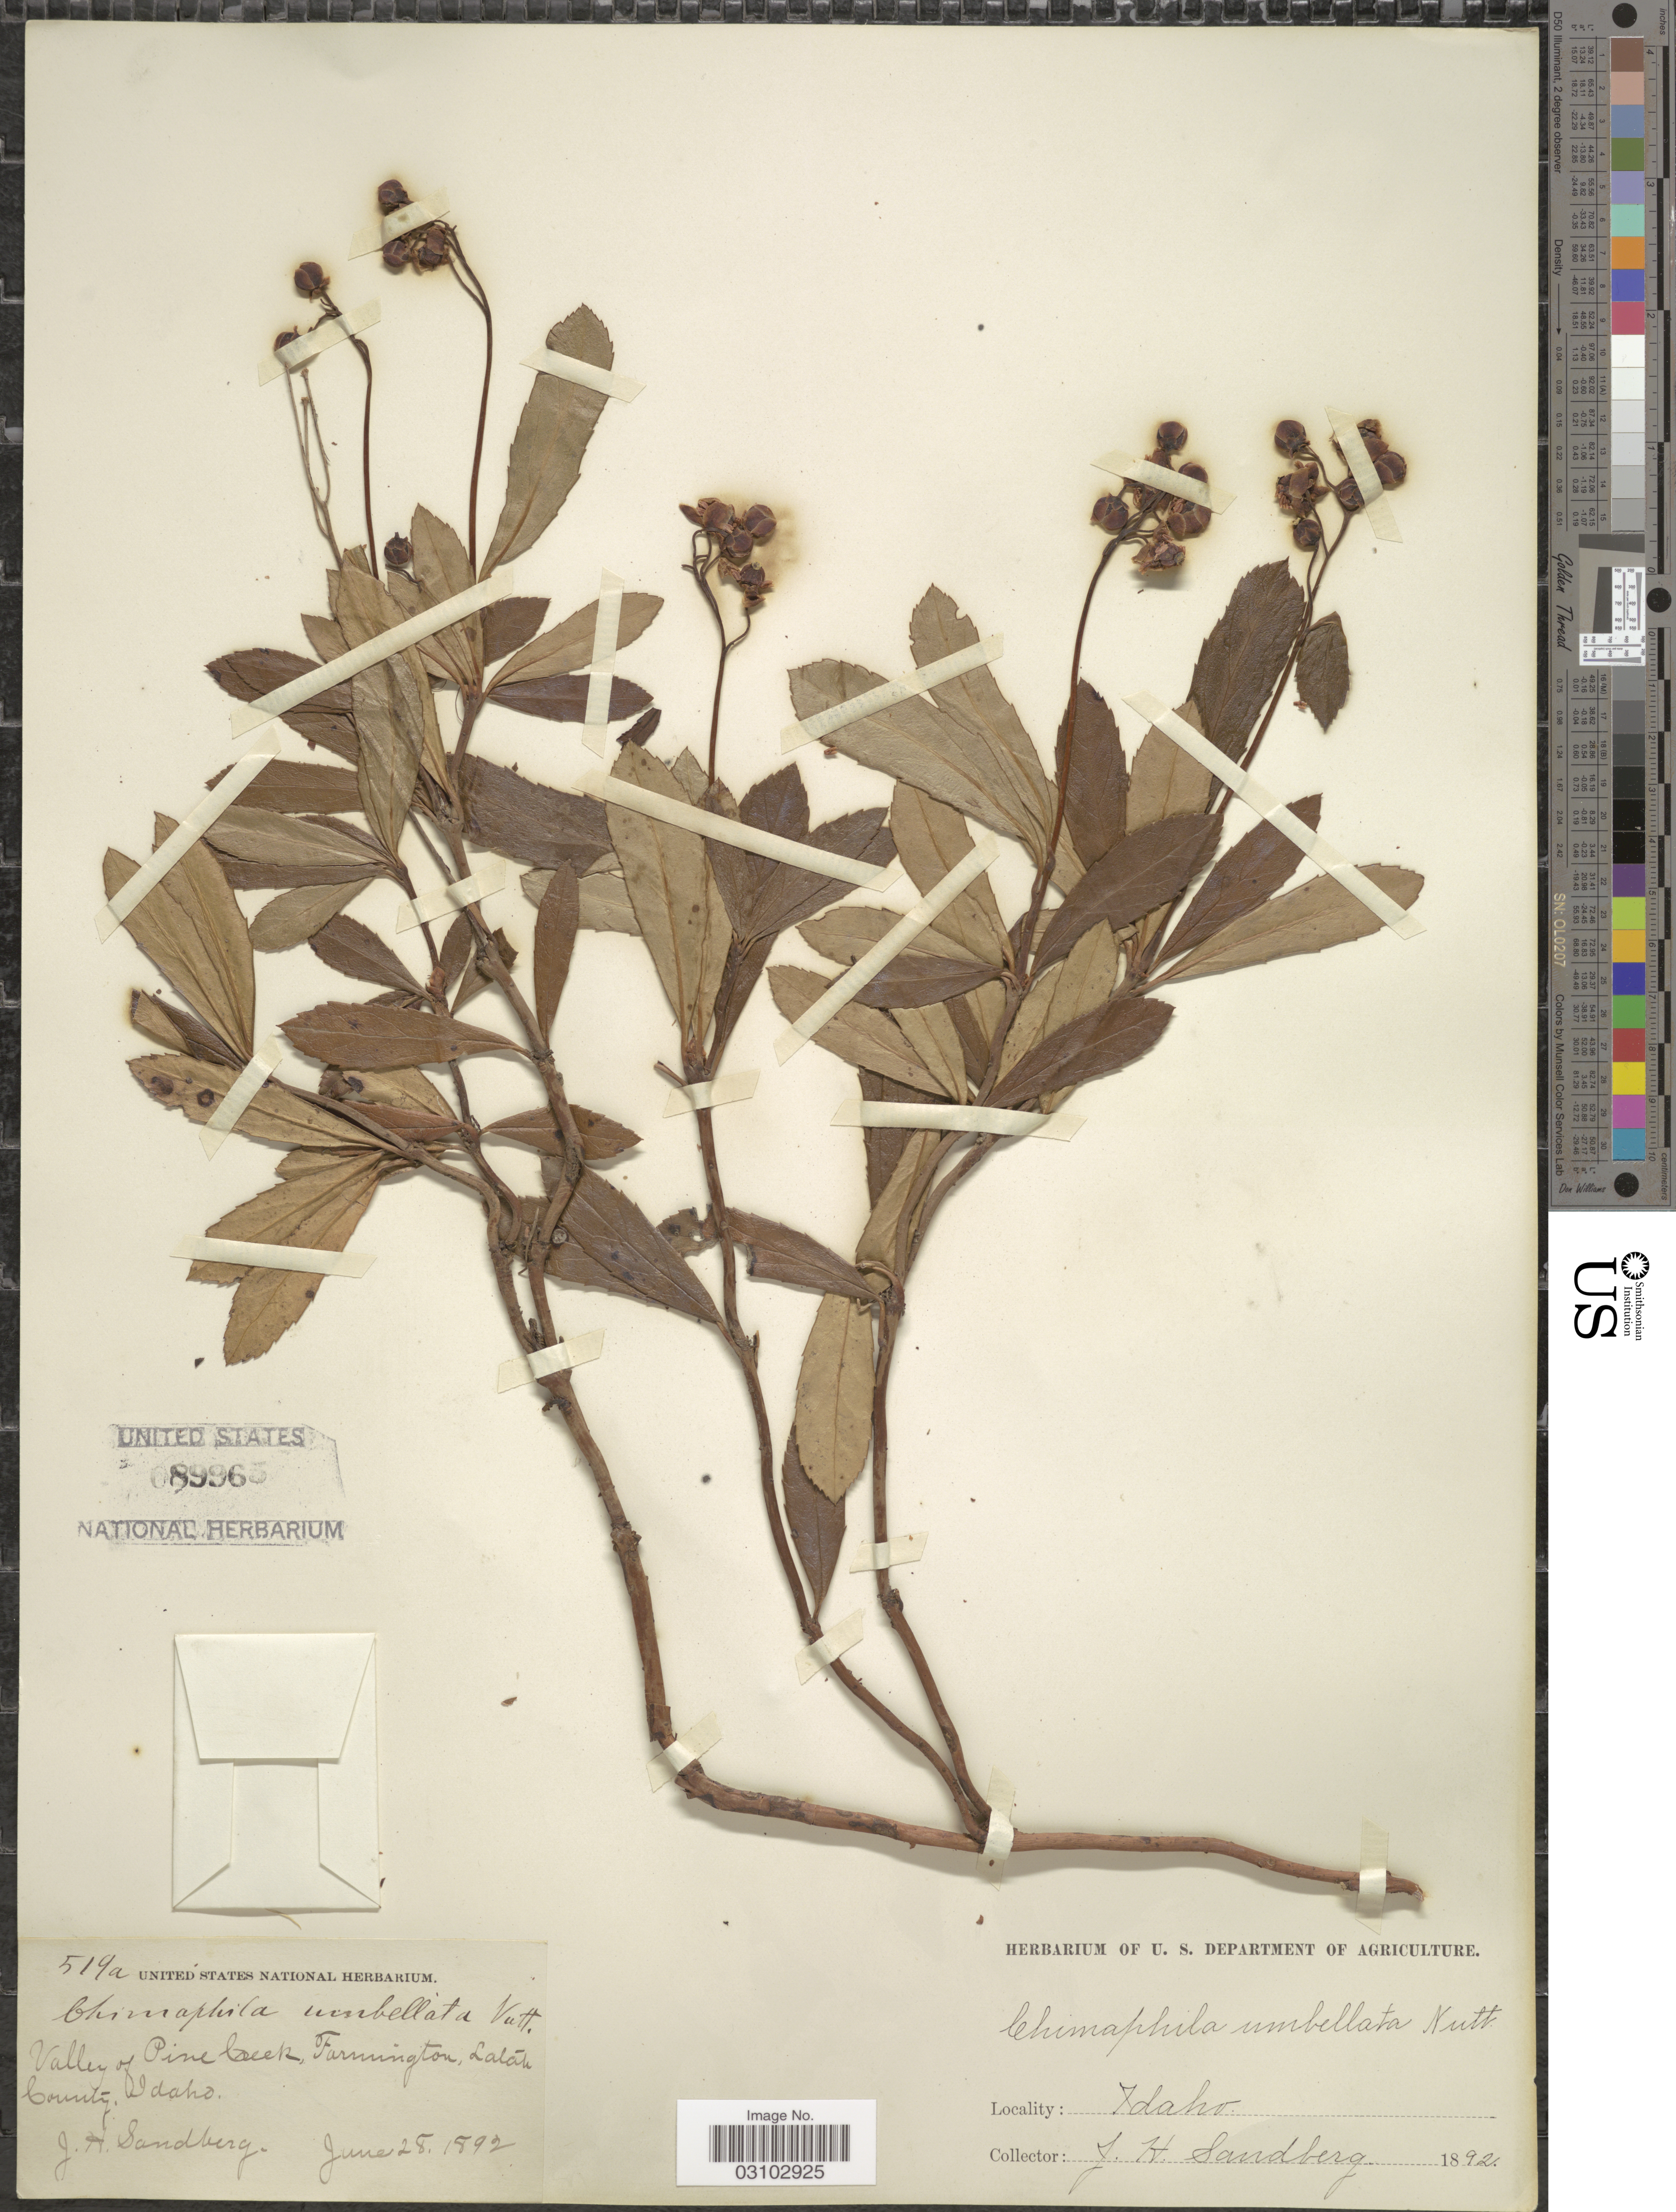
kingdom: Plantae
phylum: Tracheophyta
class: Magnoliopsida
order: Ericales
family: Ericaceae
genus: Chimaphila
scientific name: Chimaphila umbellata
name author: (L.) W.P.C. Barton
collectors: J. H. Sandberg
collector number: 519a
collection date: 1892-06-28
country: United States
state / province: Idaho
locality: Valley of Pine Creek, Farmington, Latah County.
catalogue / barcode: US 89965